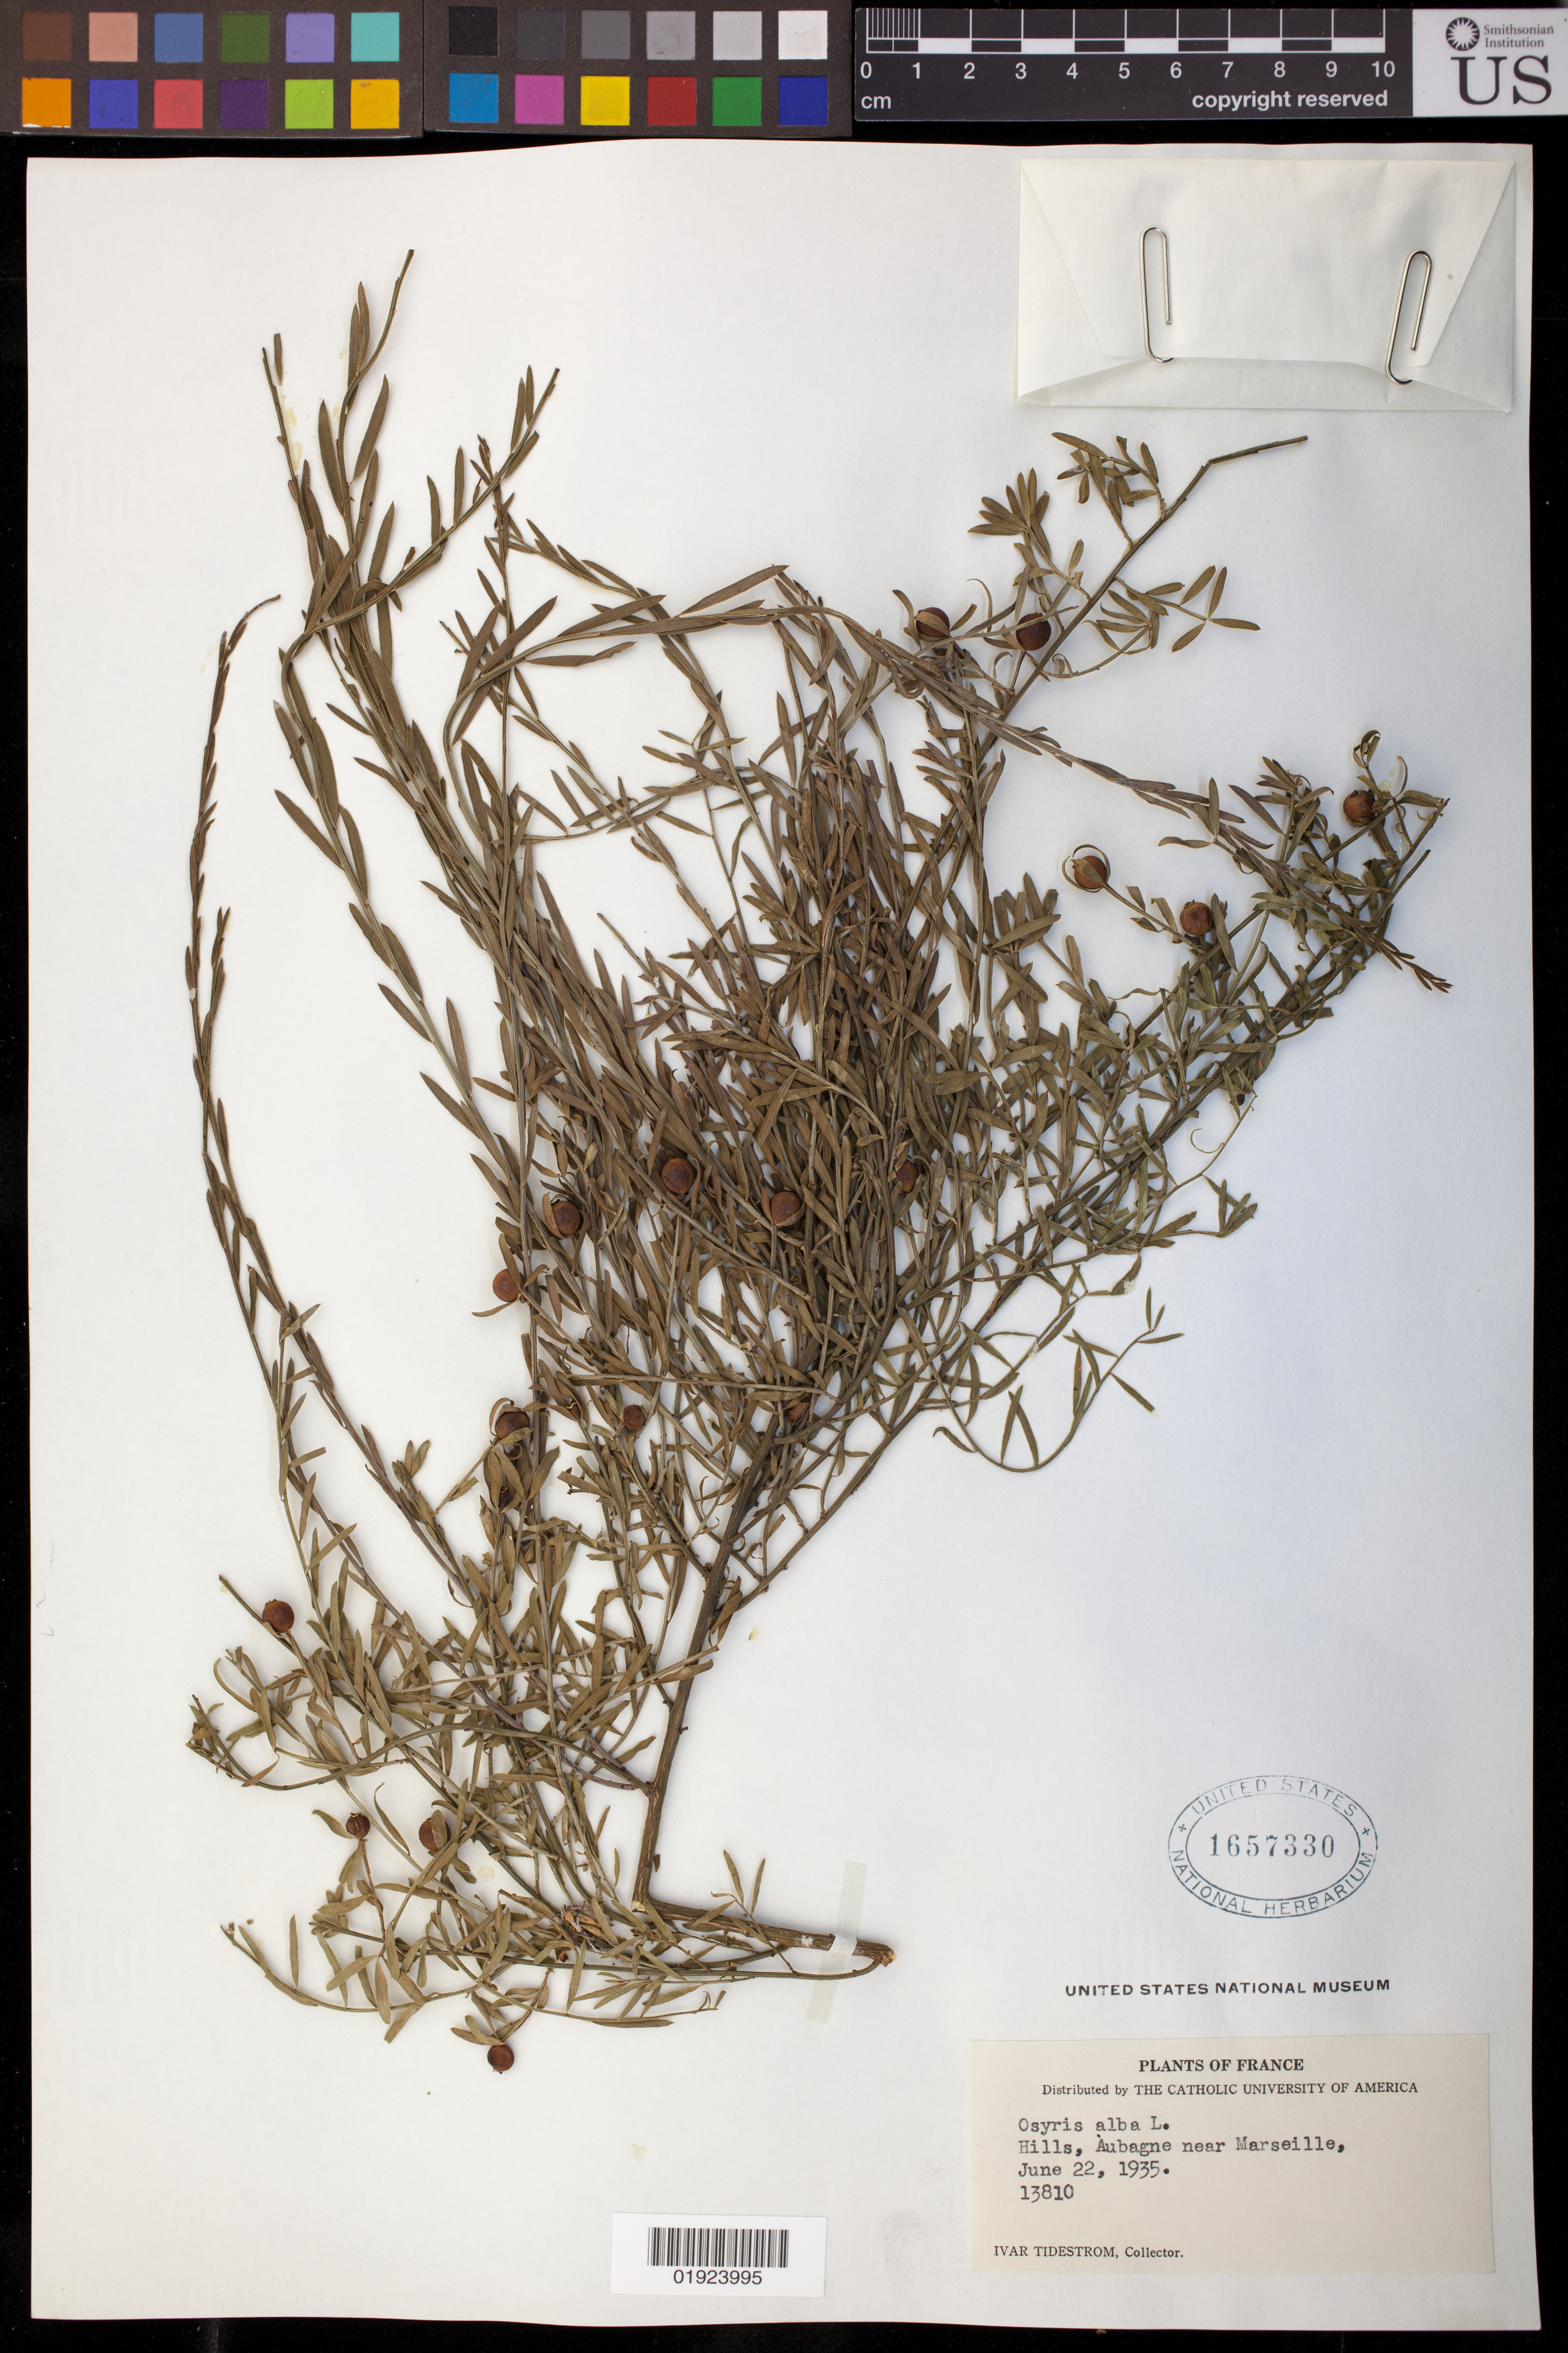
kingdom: Plantae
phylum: Tracheophyta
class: Magnoliopsida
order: Santalales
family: Santalaceae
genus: Osyris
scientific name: Osyris alba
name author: L.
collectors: I. F. Tidestrom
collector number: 13810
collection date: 1935-06-22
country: France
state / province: Provence-Alpes-Côte d'Azur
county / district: Bouches-du-Rhône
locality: Aubagne, Arrondissement de Marseille, Bouches-du-Rhône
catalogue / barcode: US 1657330